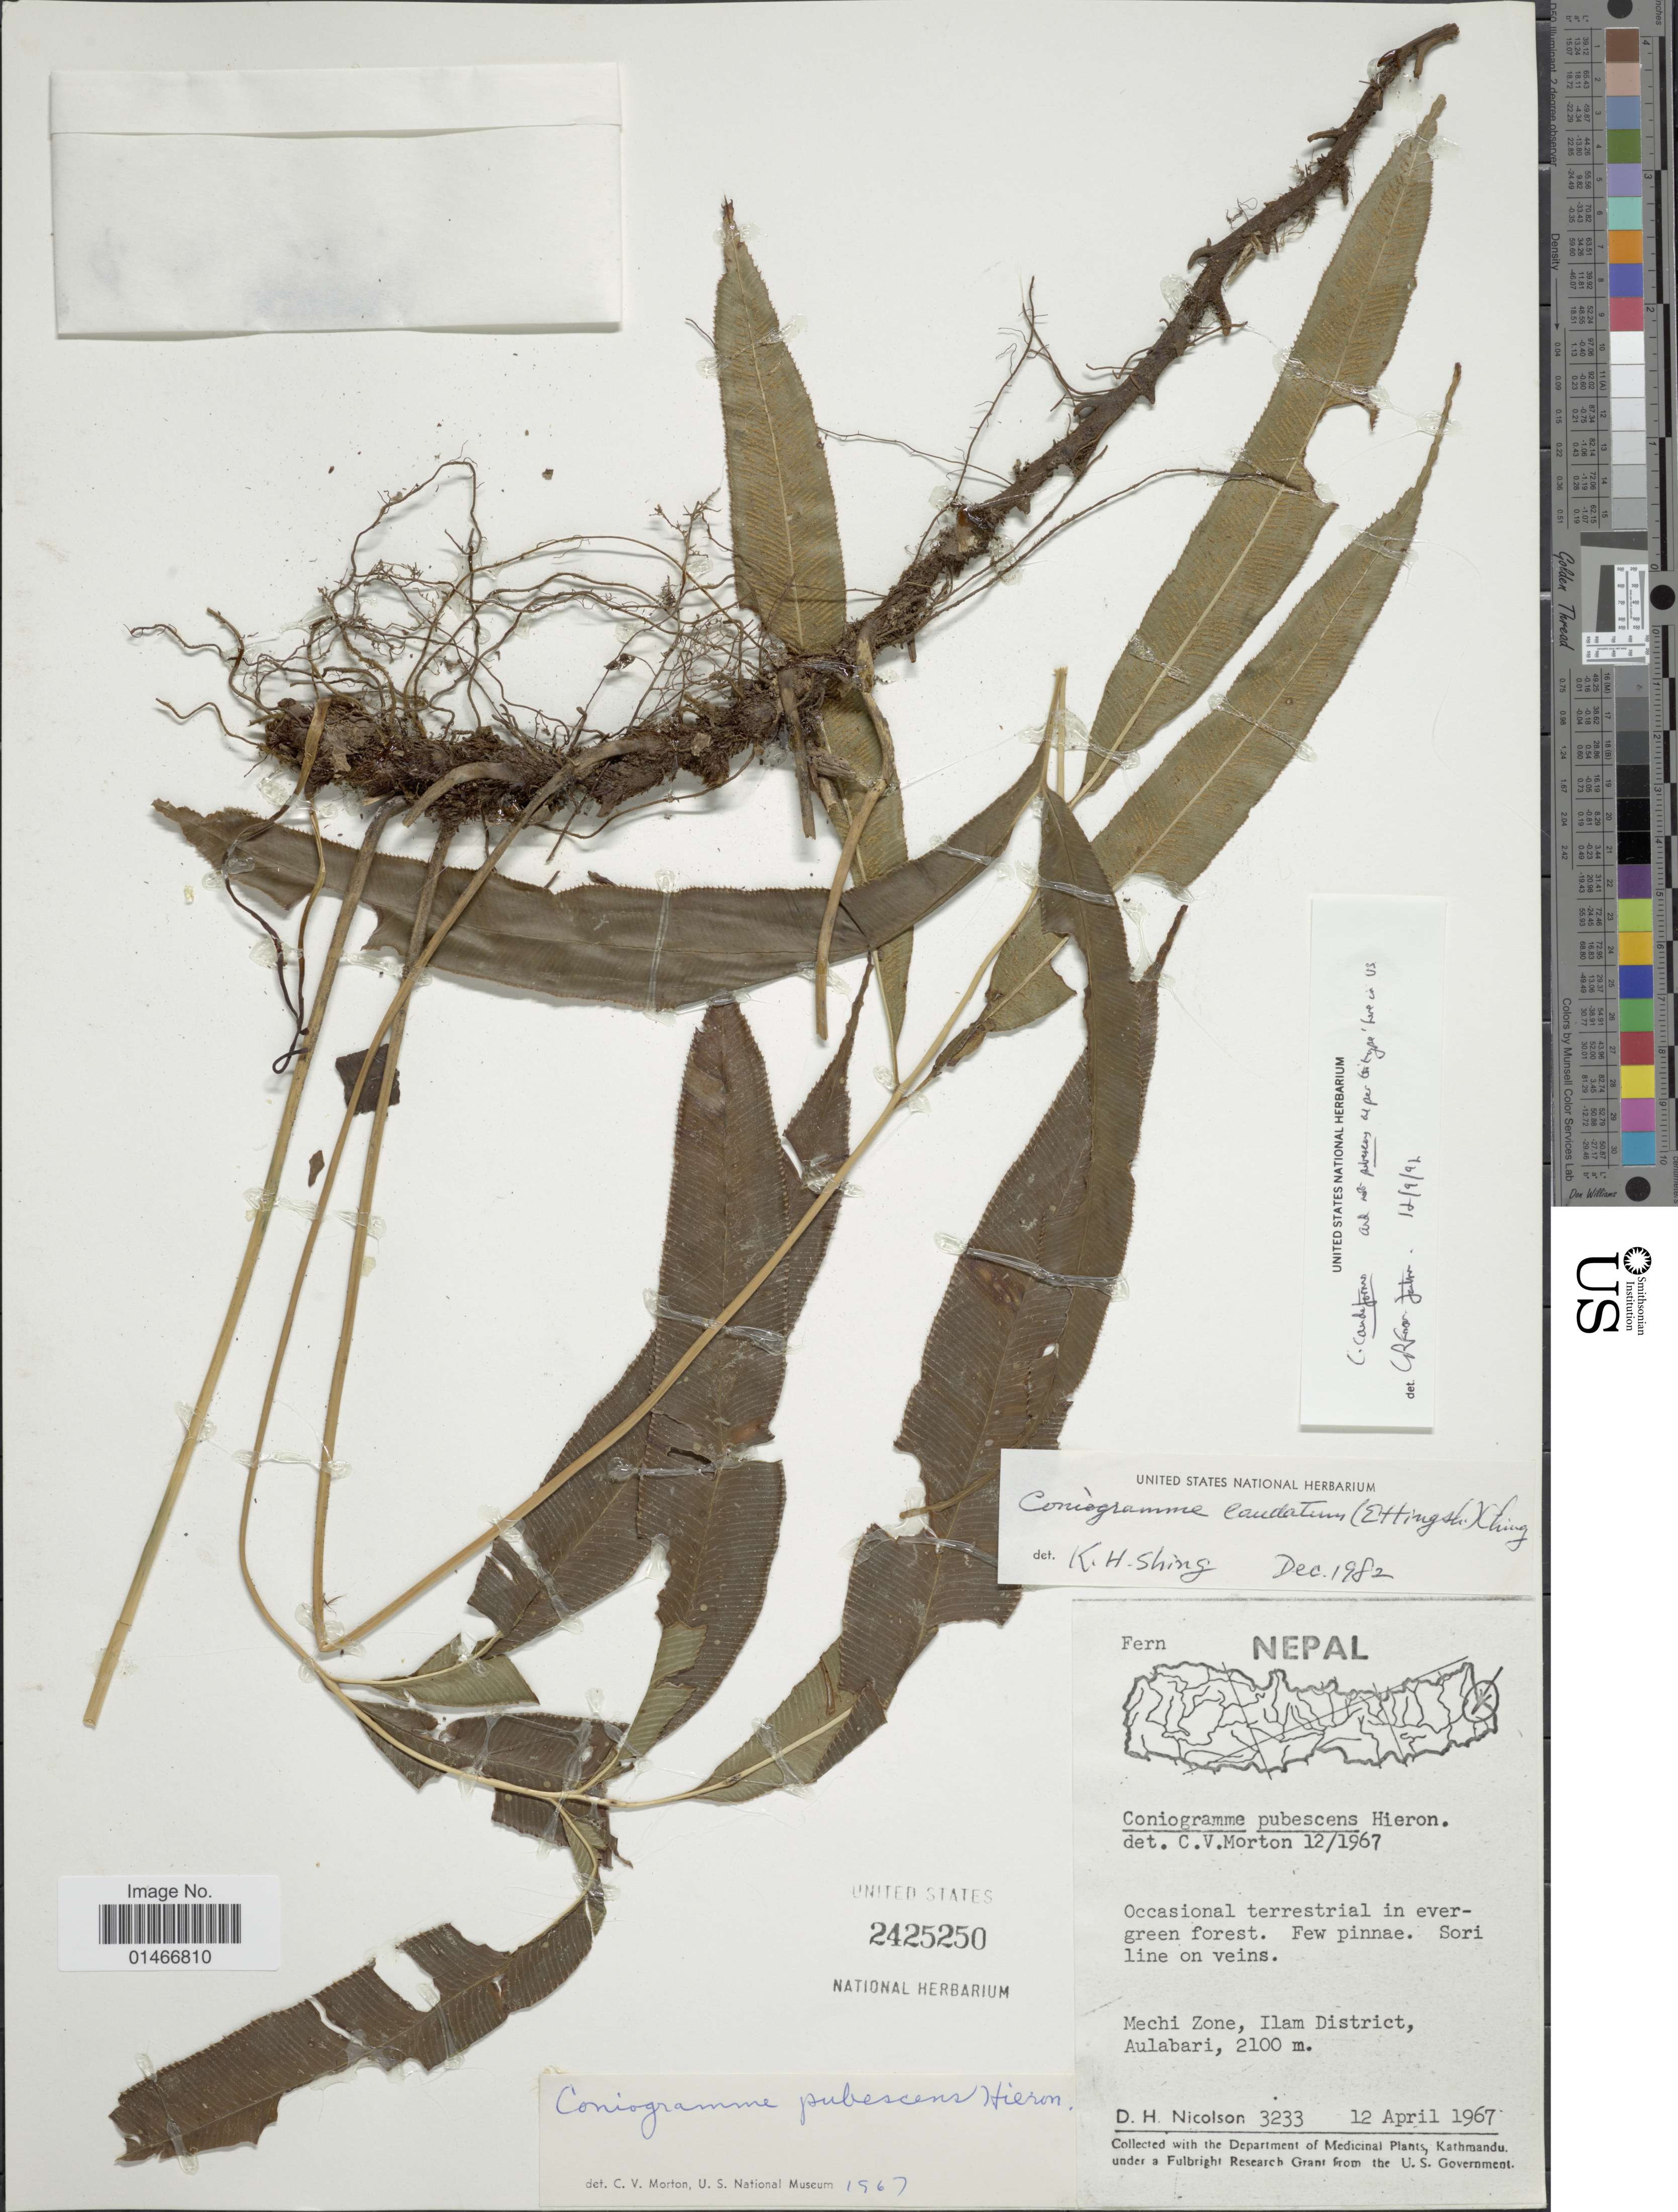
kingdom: Plantae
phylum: Tracheophyta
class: Polypodiopsida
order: Polypodiales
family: Pteridaceae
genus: Coniogramme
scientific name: Coniogramme caudiformis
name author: Ching & K.H. Shing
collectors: D. H. Nicolson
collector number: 3233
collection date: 1967-04-12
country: Nepal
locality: Nepal, Mechi Zone, Ilam District, Aulabari.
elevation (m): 2100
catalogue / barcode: US 2425250